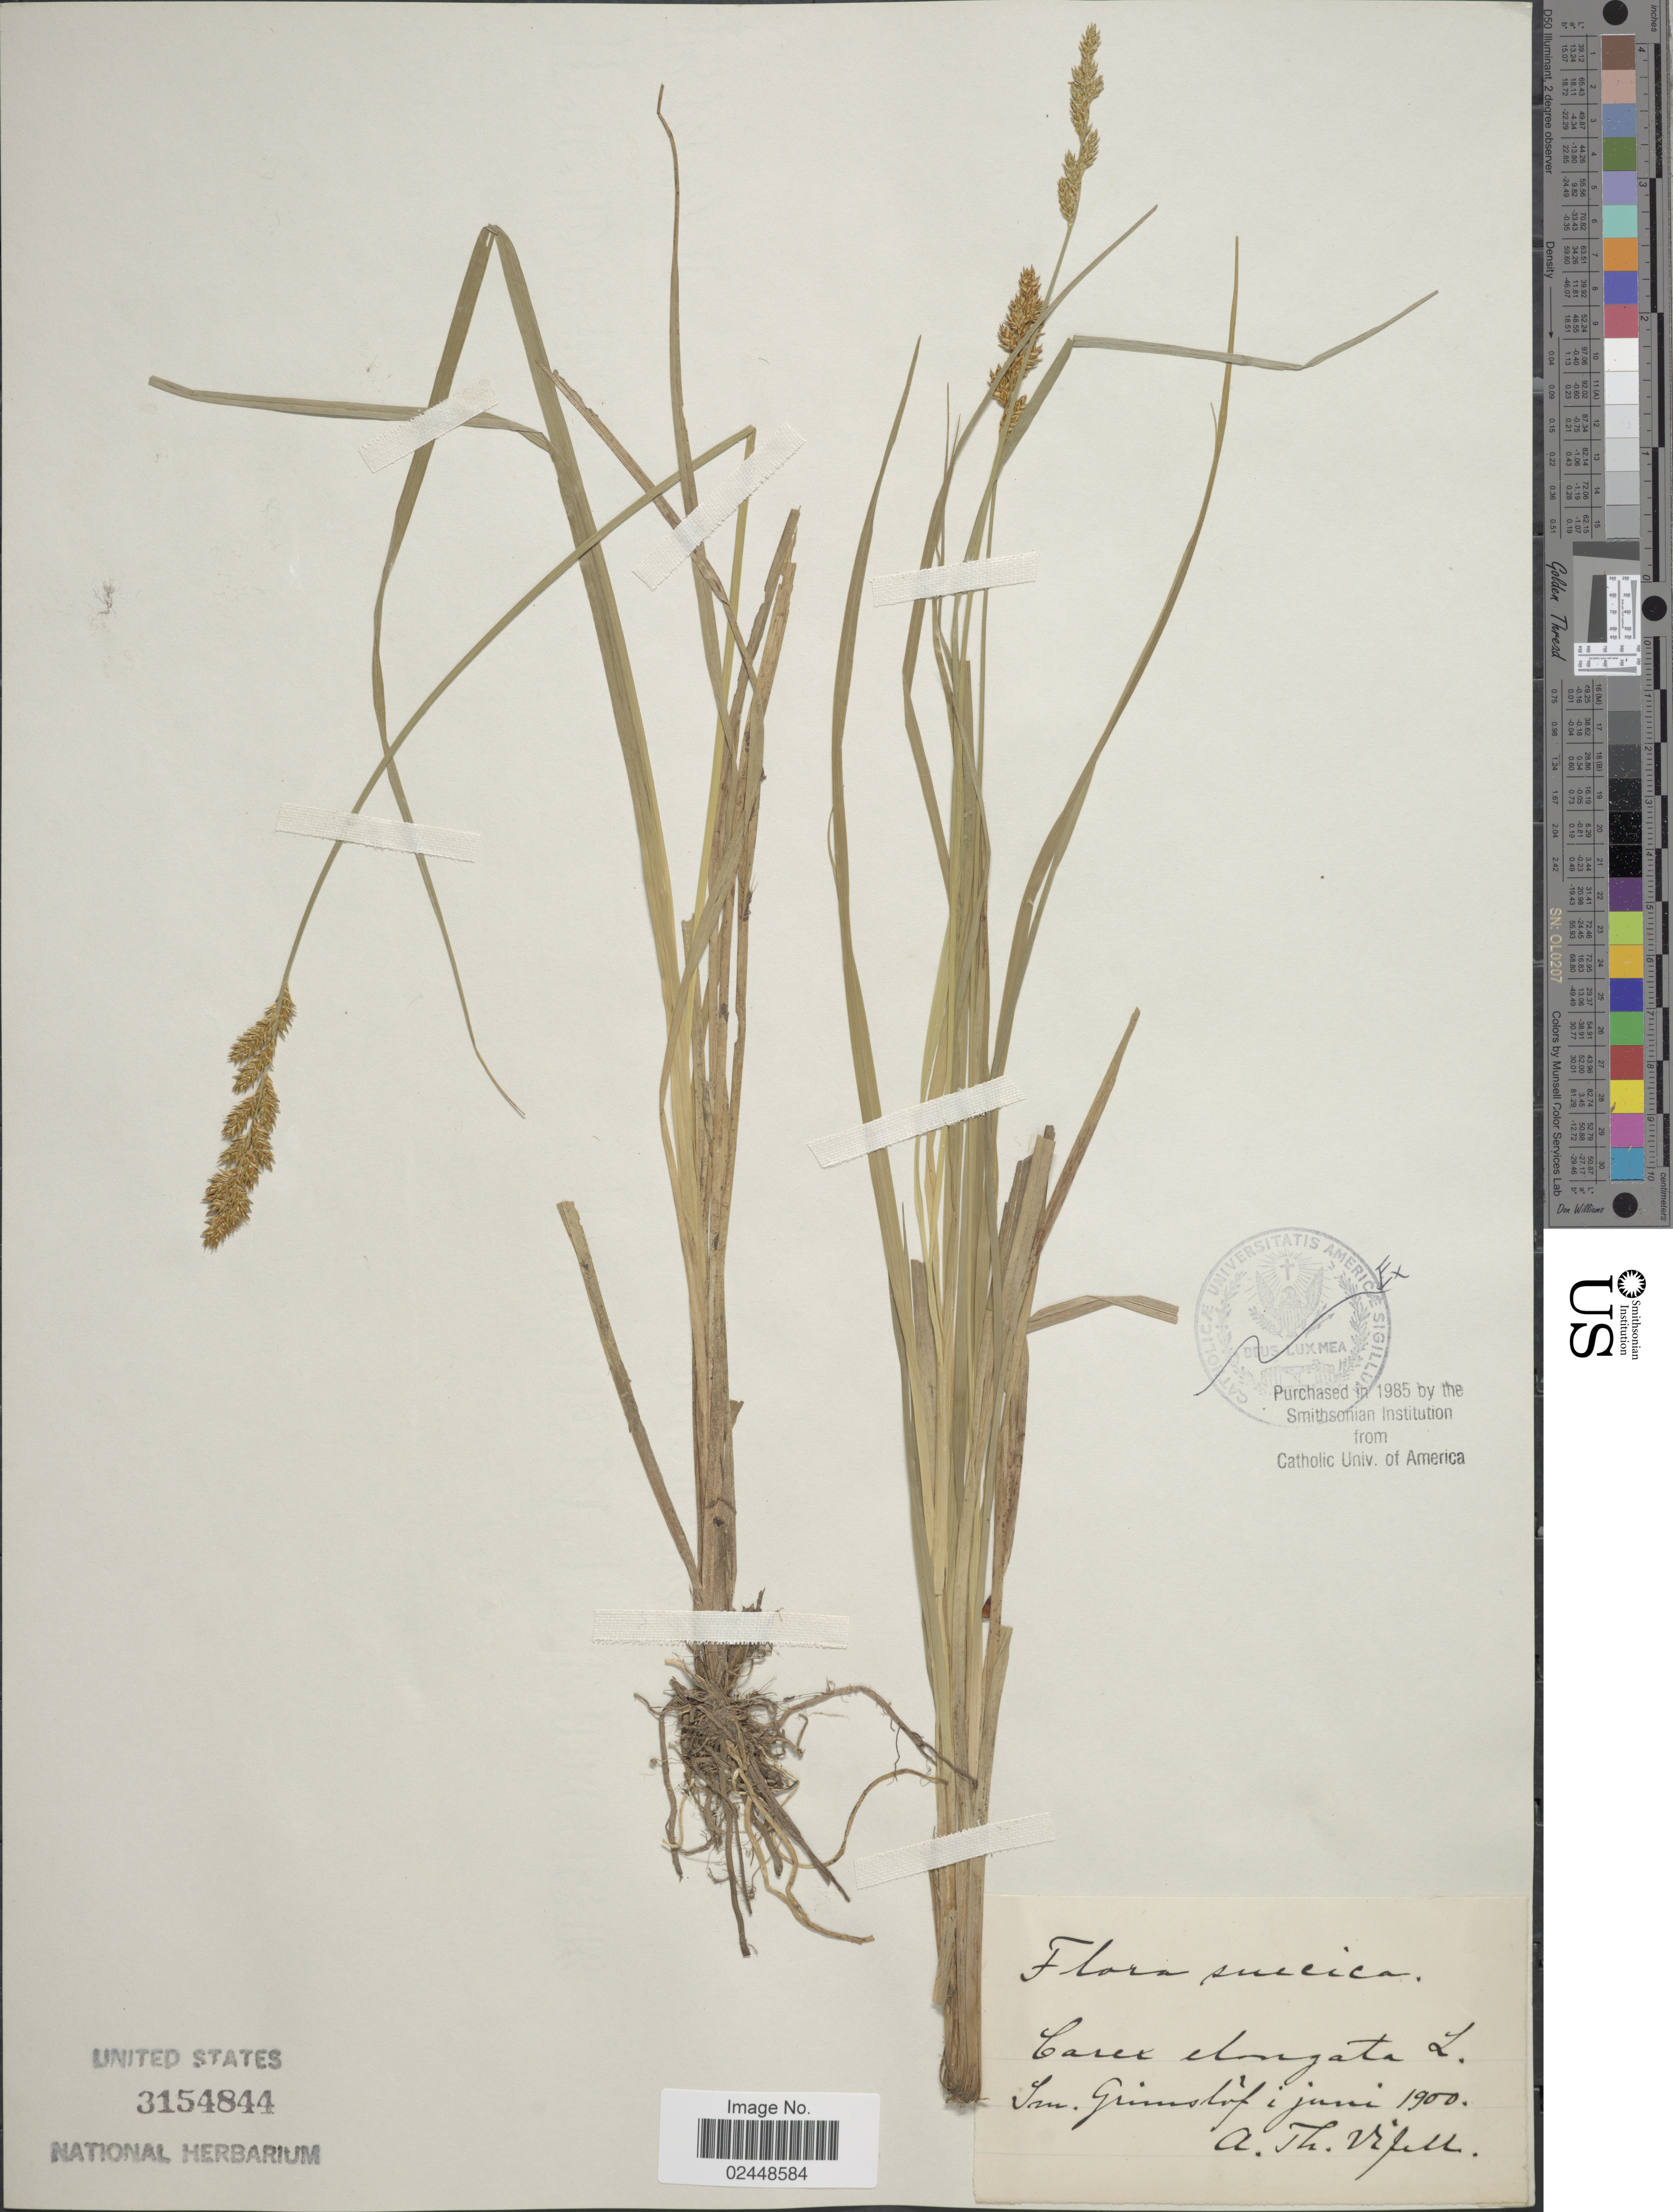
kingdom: Plantae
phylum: Tracheophyta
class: Liliopsida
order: Poales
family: Cyperaceae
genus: Carex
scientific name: Carex elongata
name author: L.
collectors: A. Vifell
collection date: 1900-06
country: Sweden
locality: Sm. Grimslof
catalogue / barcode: US 3154844